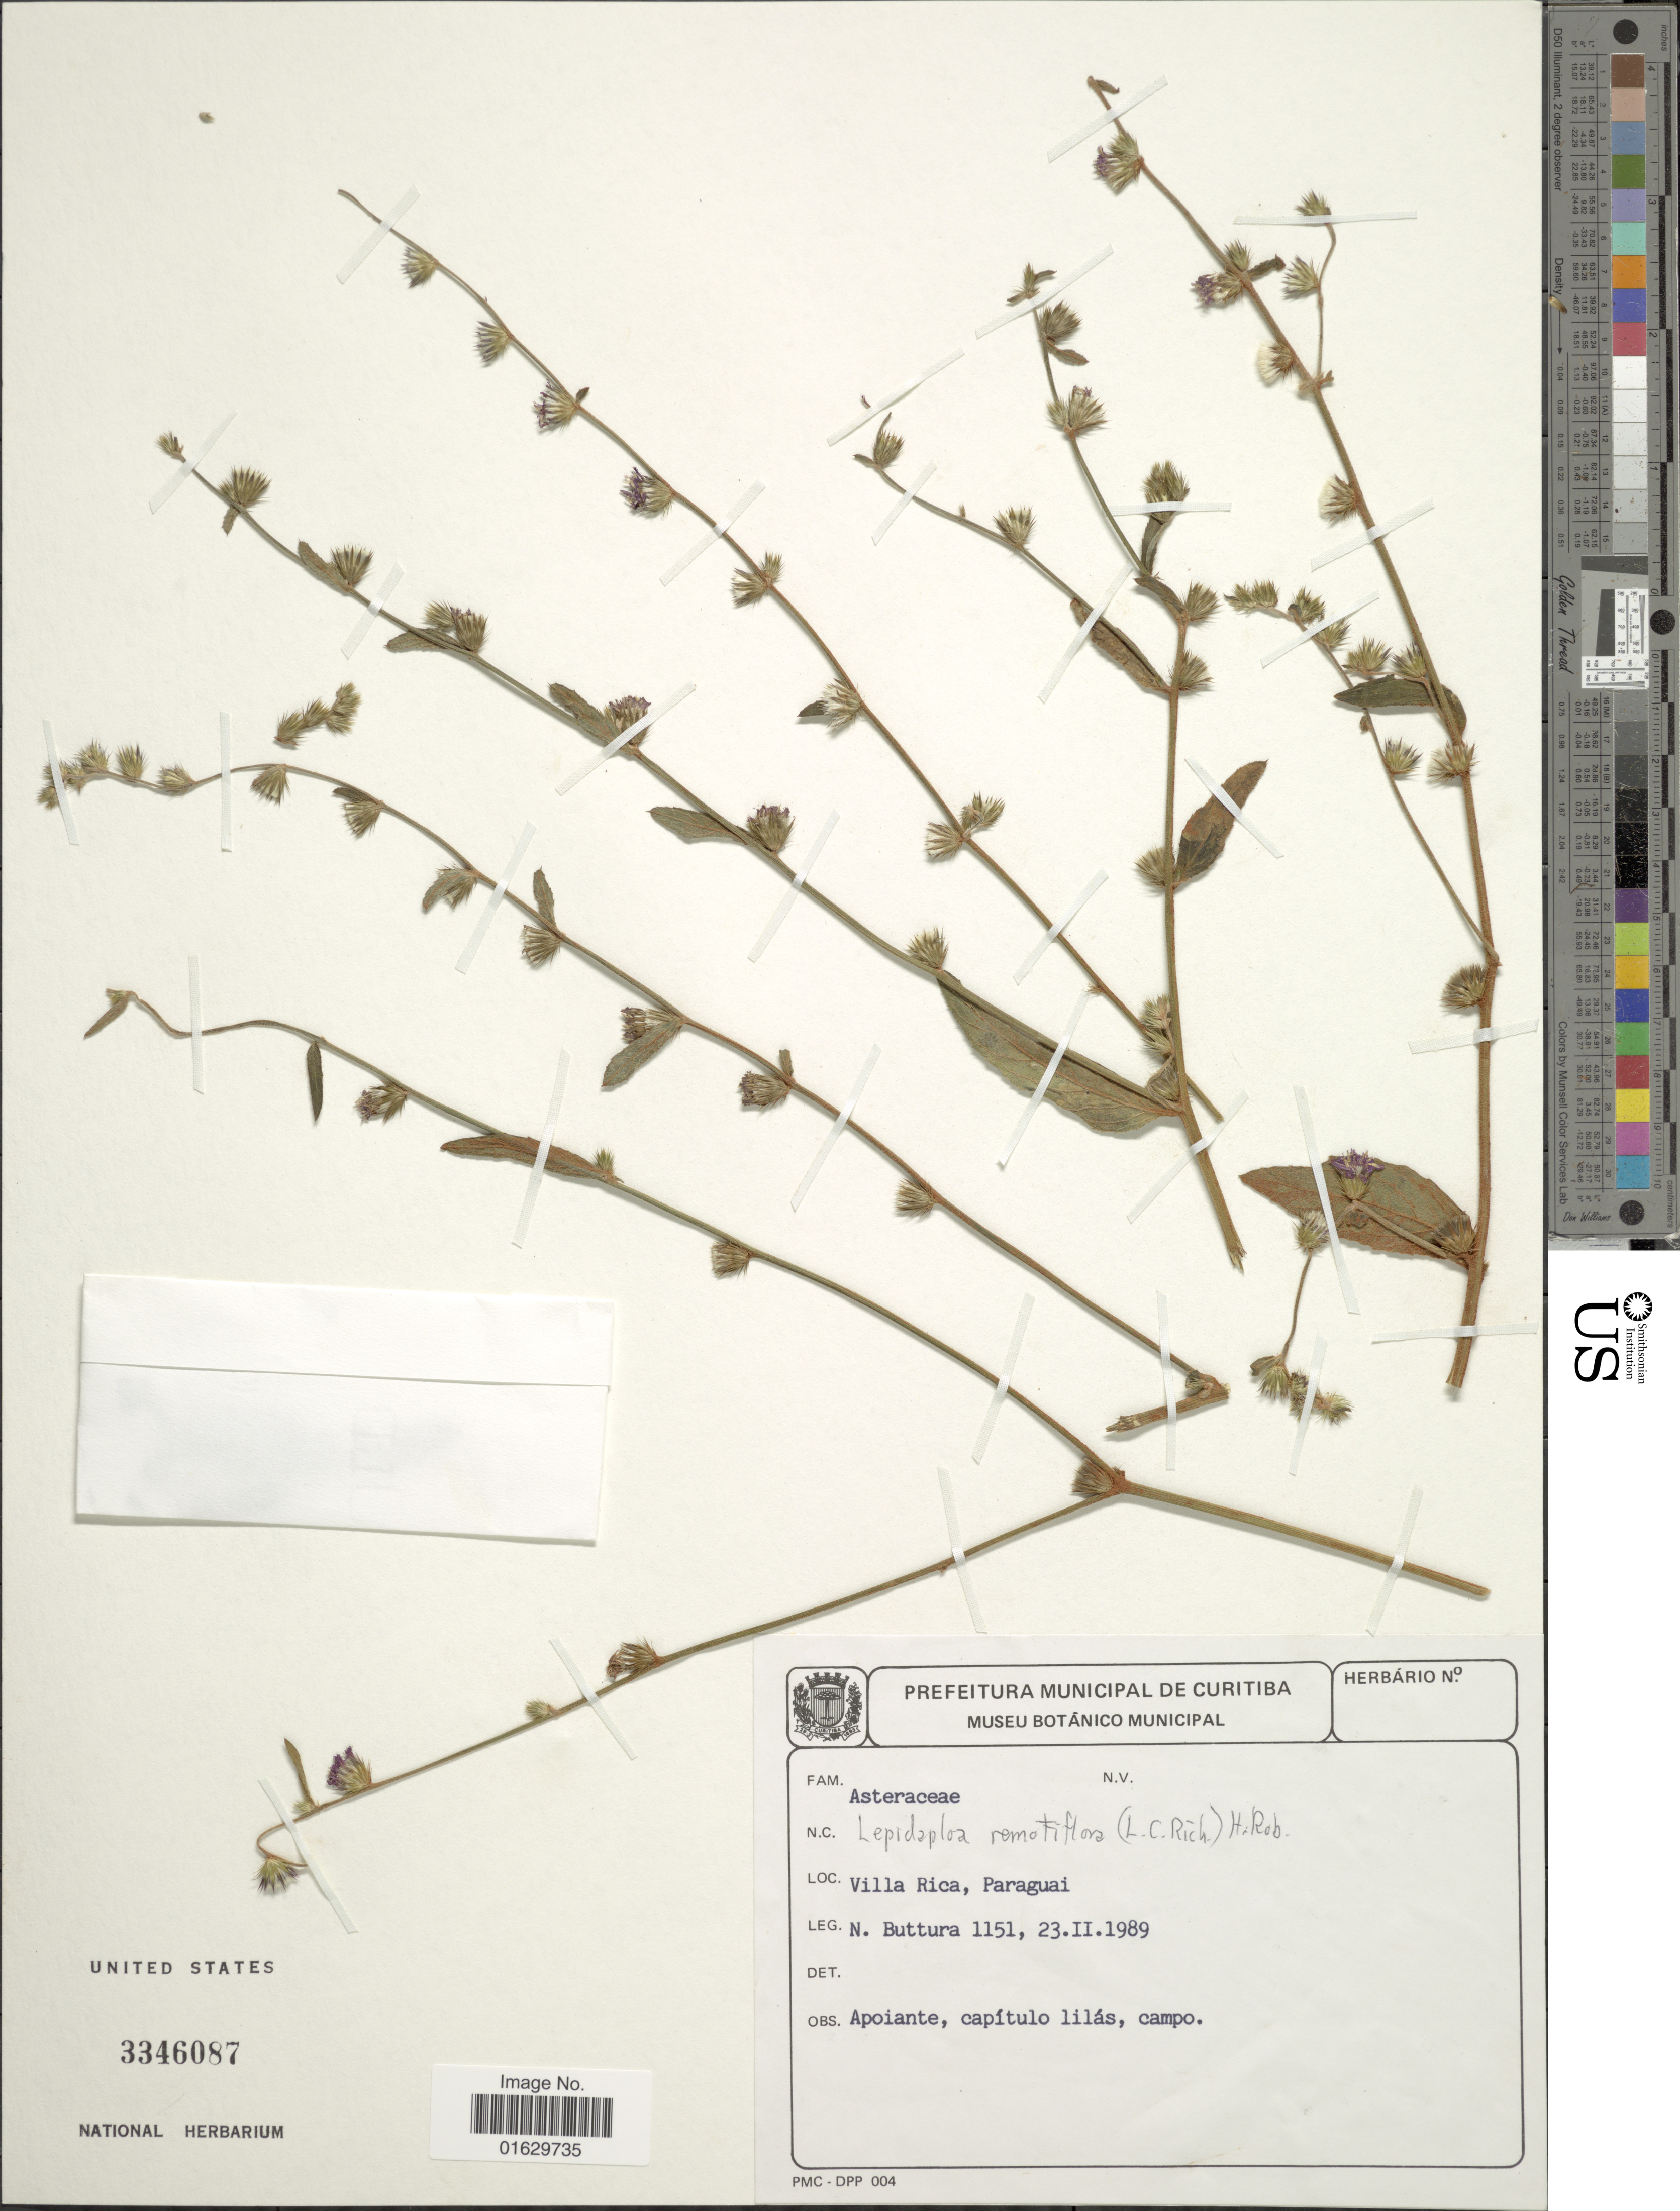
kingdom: Plantae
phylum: Tracheophyta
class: Magnoliopsida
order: Asterales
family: Asteraceae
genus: Lepidaploa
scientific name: Lepidaploa remotiflora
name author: (Rich.) H. Rob.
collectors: N. Buttura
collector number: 1151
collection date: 1989-02-23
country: Paraguay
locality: Villa Rica, Paraguai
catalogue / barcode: US 3346087